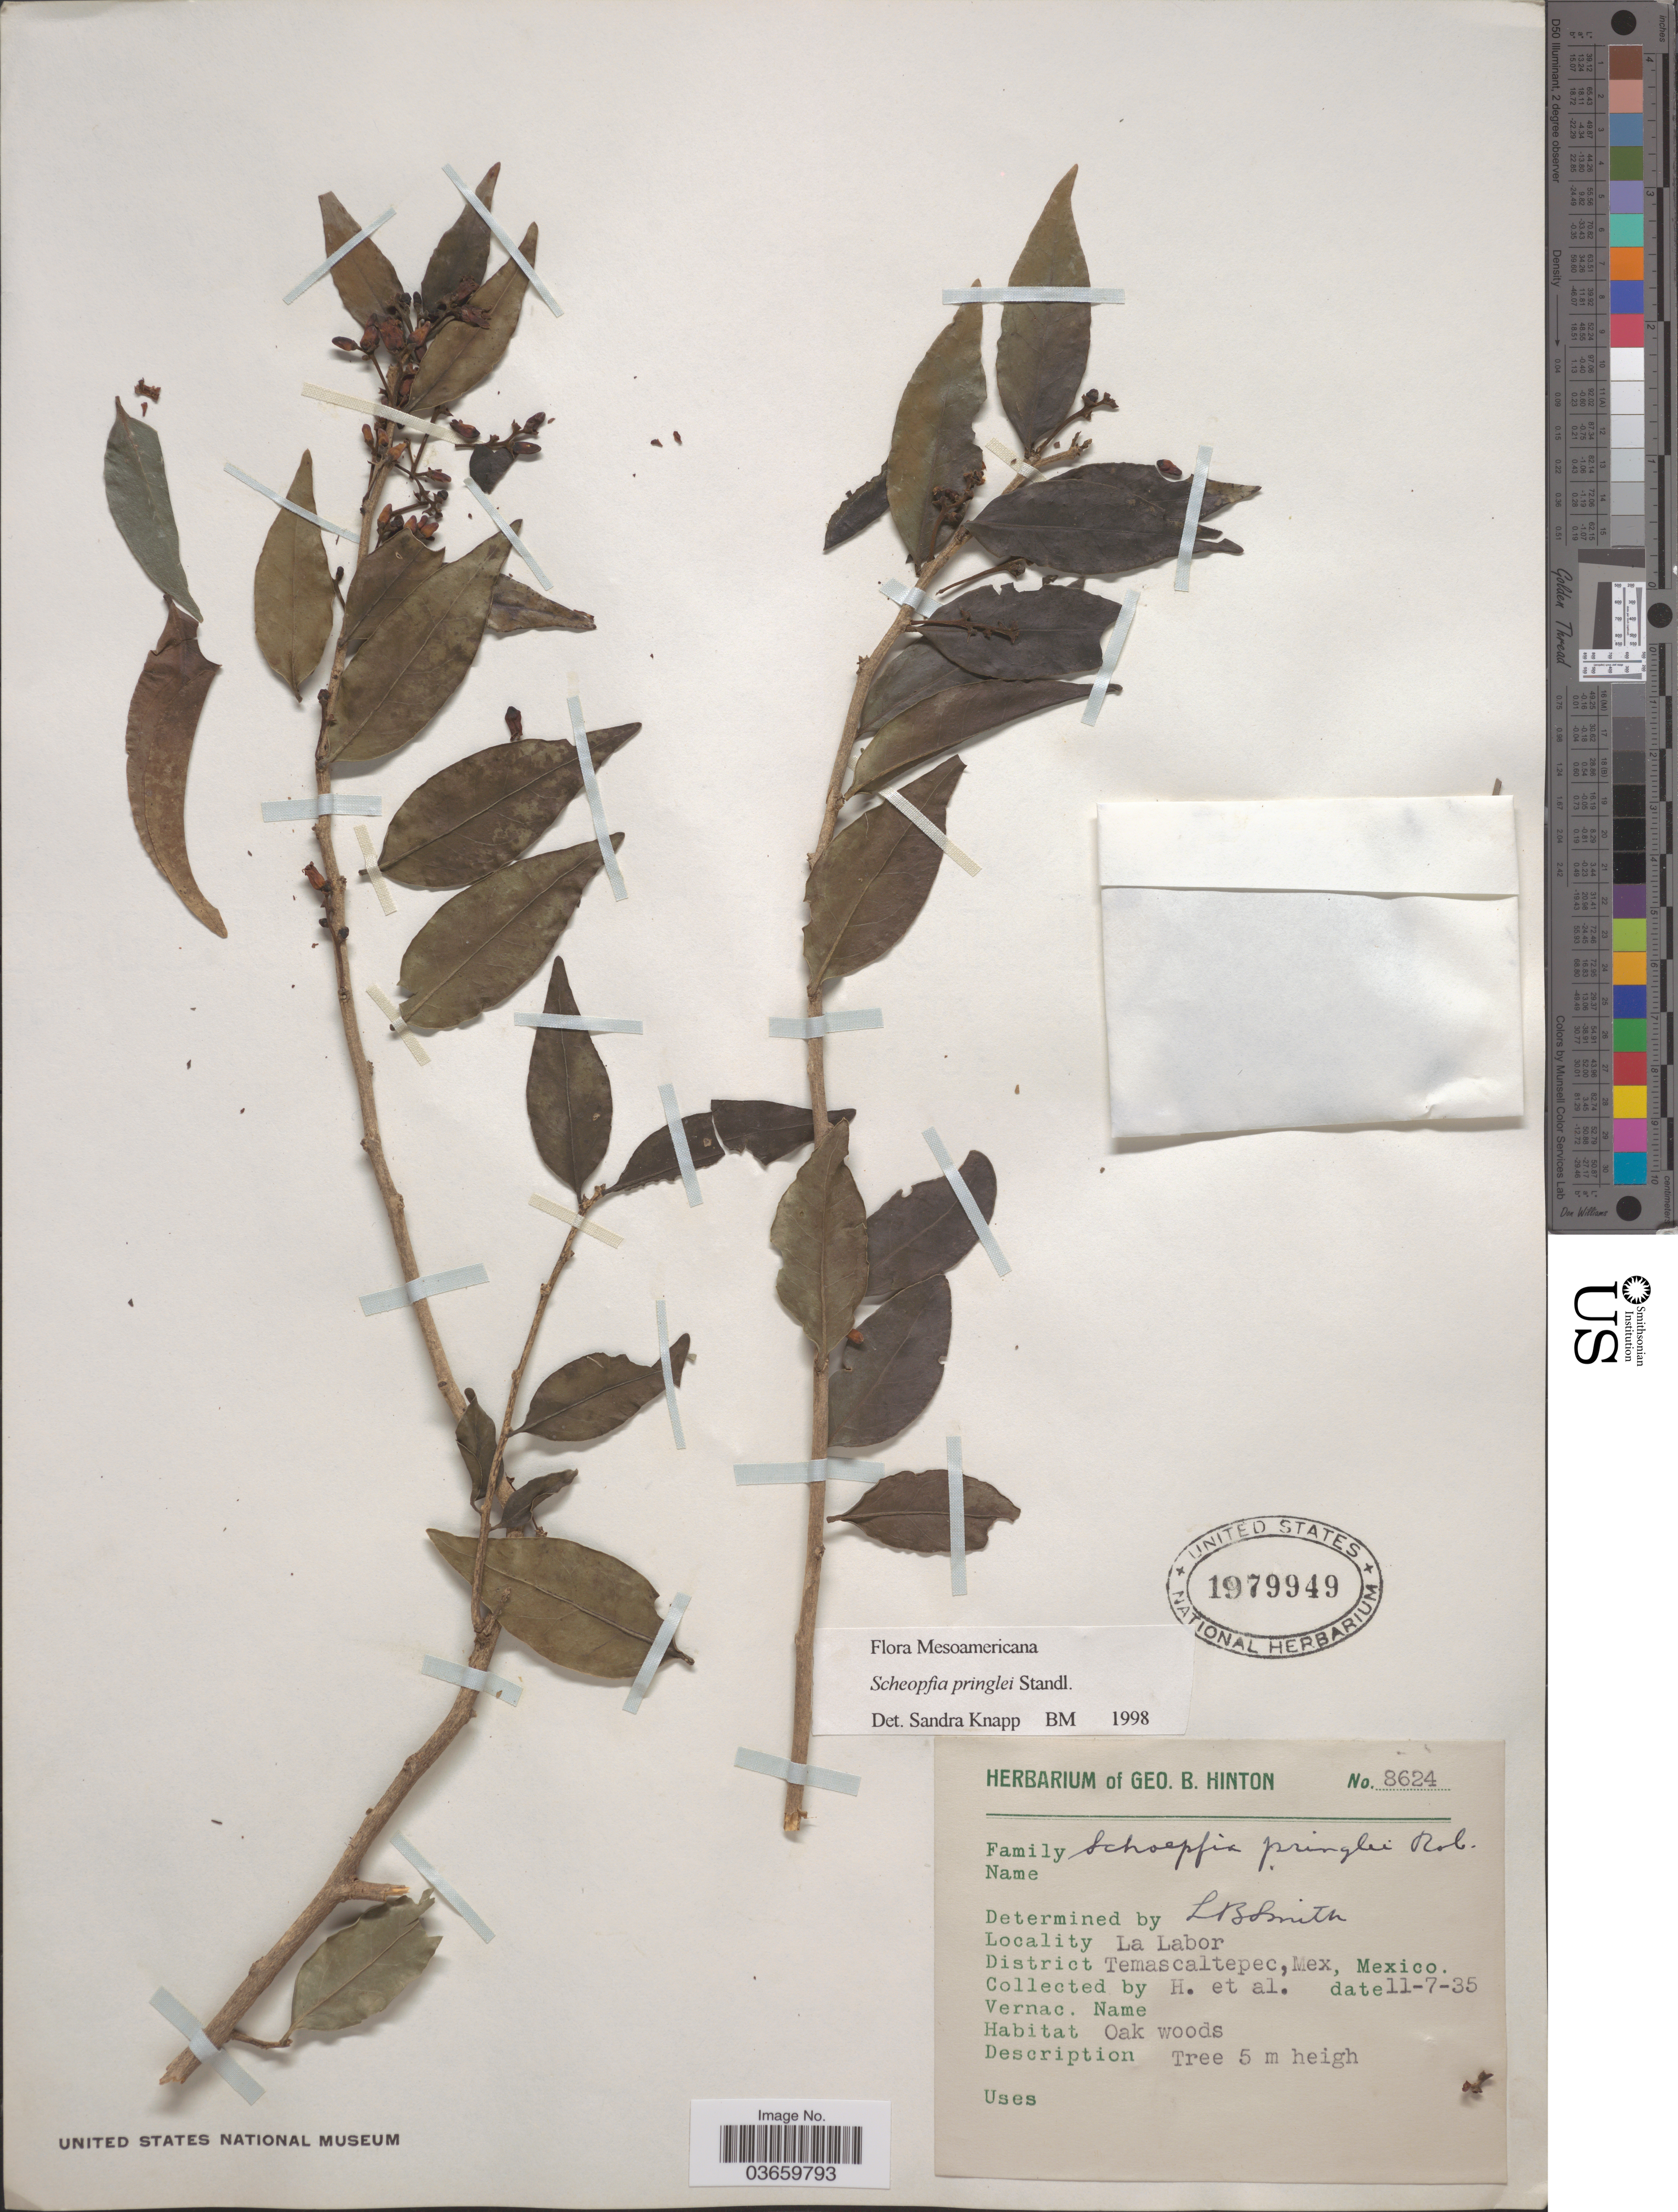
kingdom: Plantae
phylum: Tracheophyta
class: Magnoliopsida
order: Santalales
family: Schoepfiaceae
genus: Schoepfia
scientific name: Schoepfia pringlei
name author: B.L. Rob.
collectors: G. B. Hinton & et al.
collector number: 8624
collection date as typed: Transcribed d/m/y: 11/7/35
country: Mexico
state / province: México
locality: La Labor. District Temascaltepec.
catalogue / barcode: US 1979949